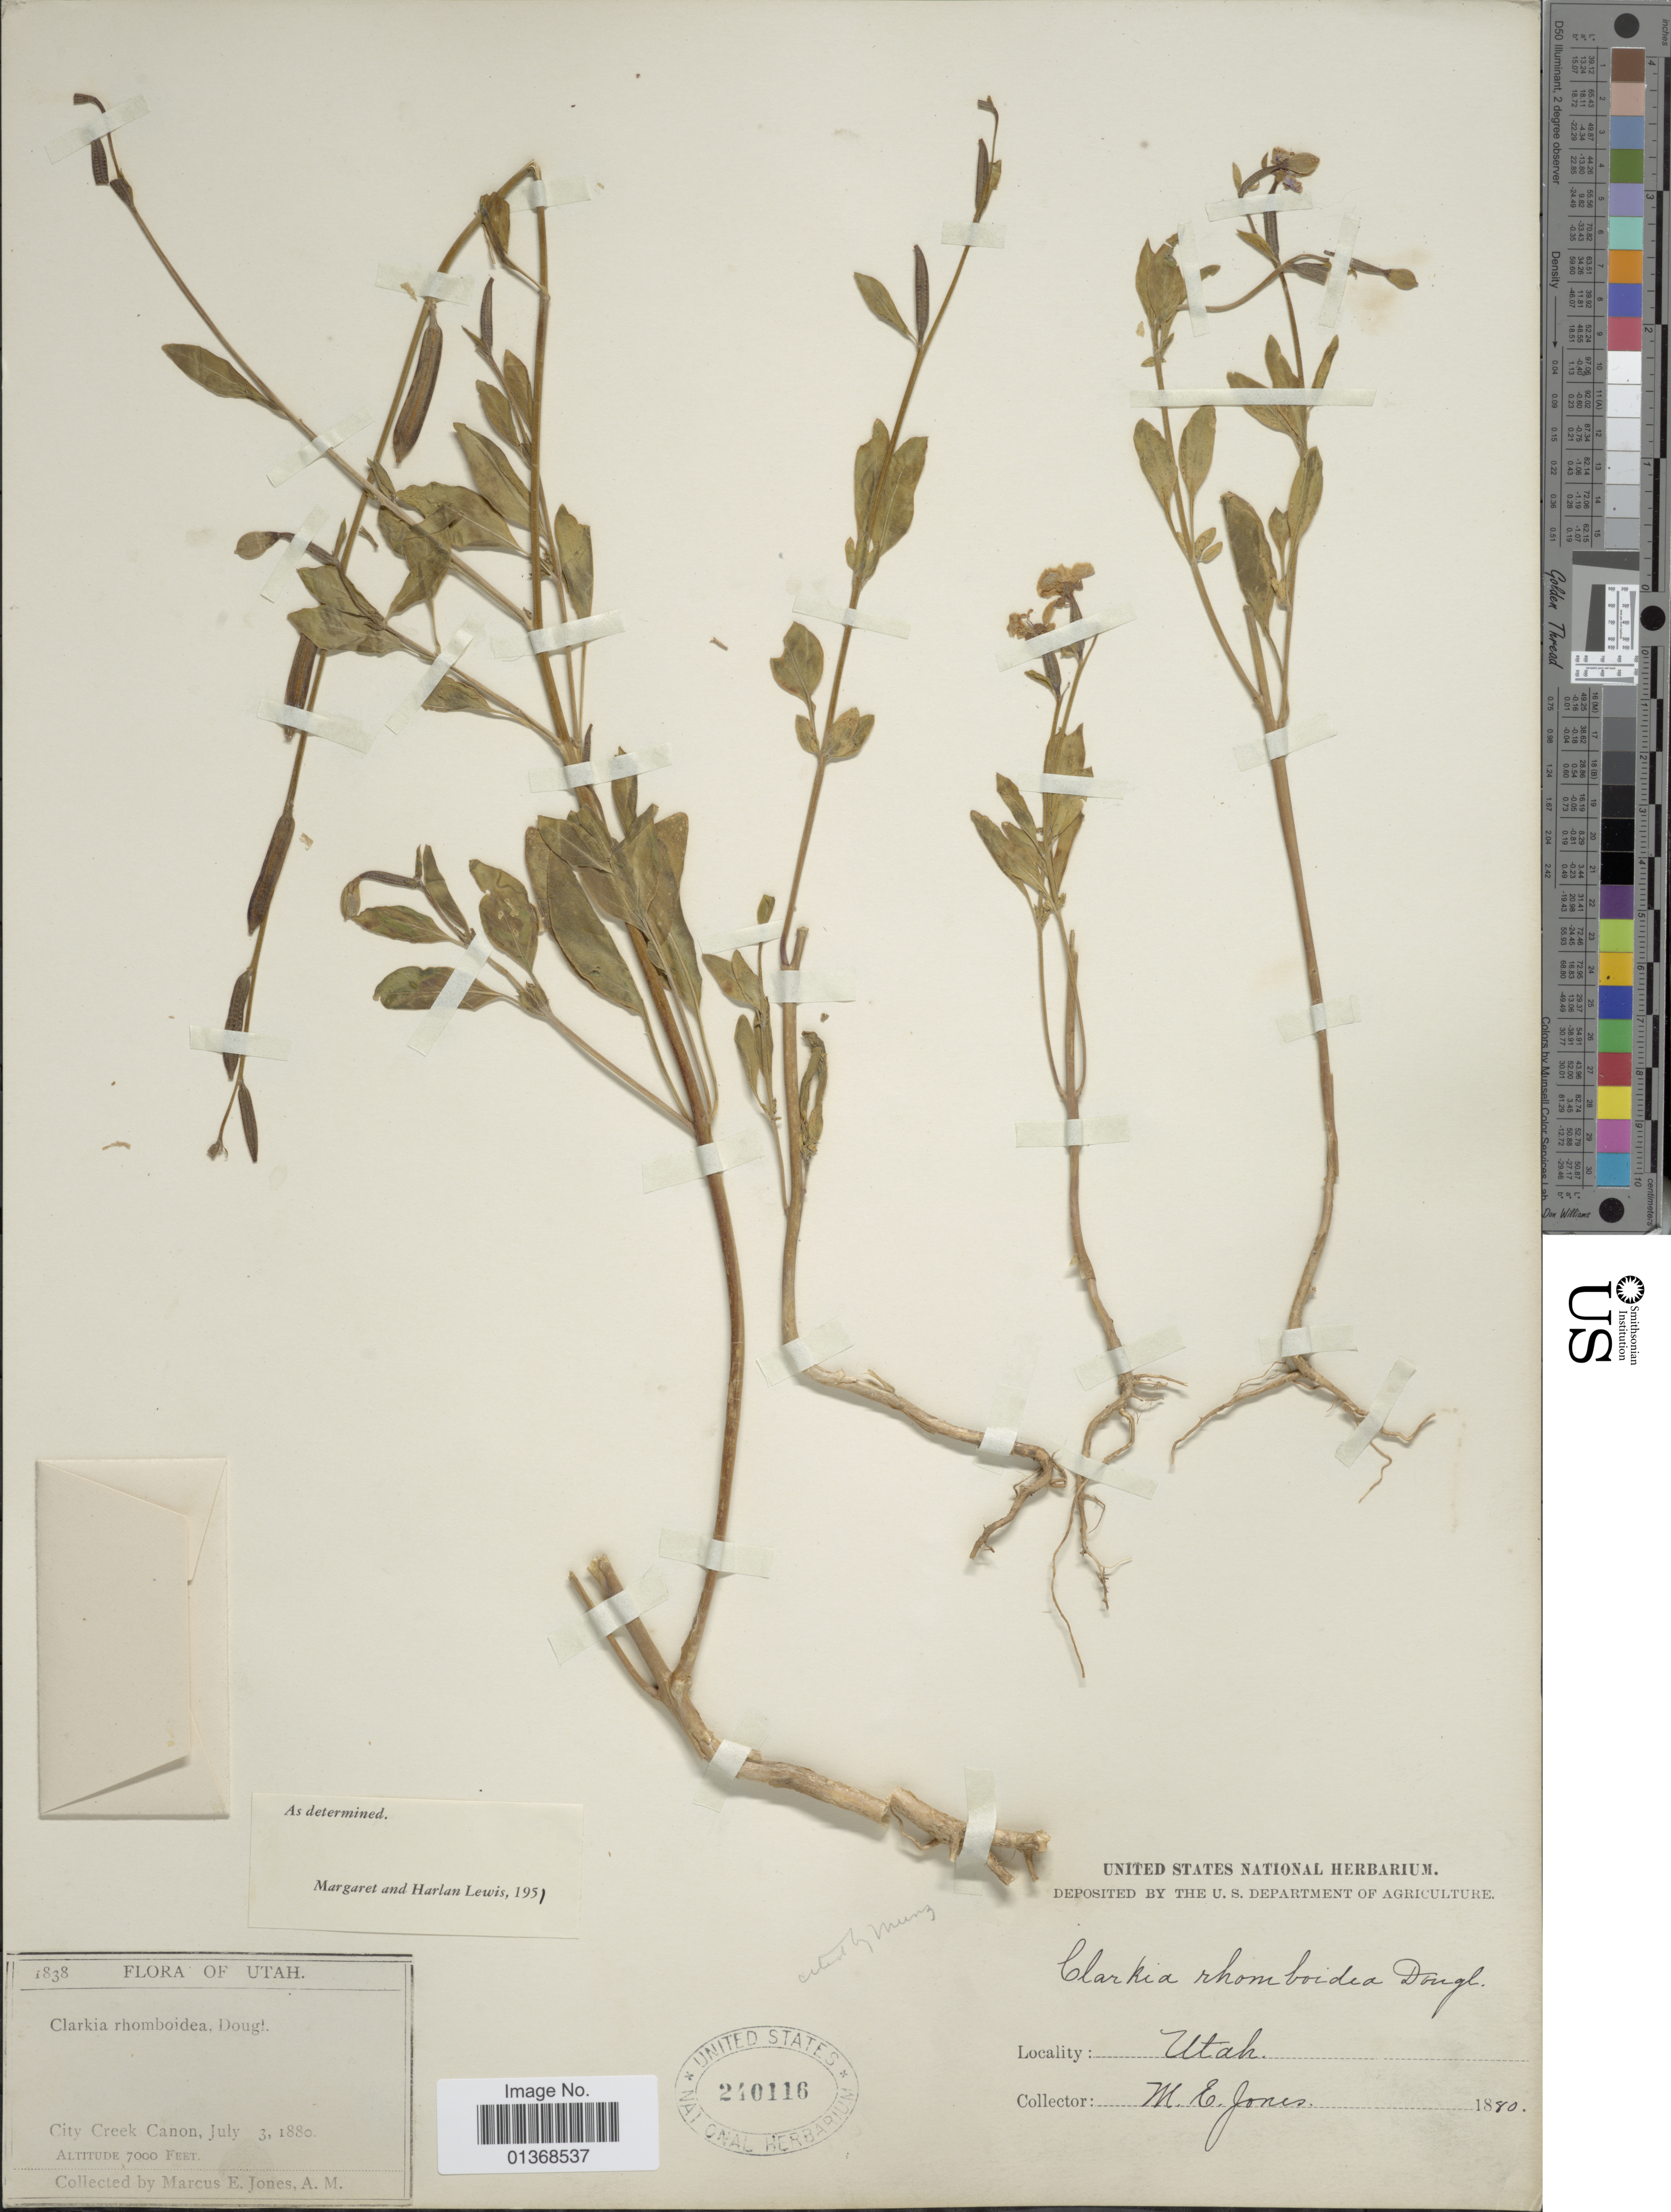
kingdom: Plantae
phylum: Tracheophyta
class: Magnoliopsida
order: Myrtales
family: Onagraceae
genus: Clarkia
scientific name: Clarkia rhomboidea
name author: Douglas ex Hook.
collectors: M. E. Jones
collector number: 1838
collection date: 1880-07-03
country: United States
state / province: Utah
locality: City Creek Canon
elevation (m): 2134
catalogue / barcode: US 240116